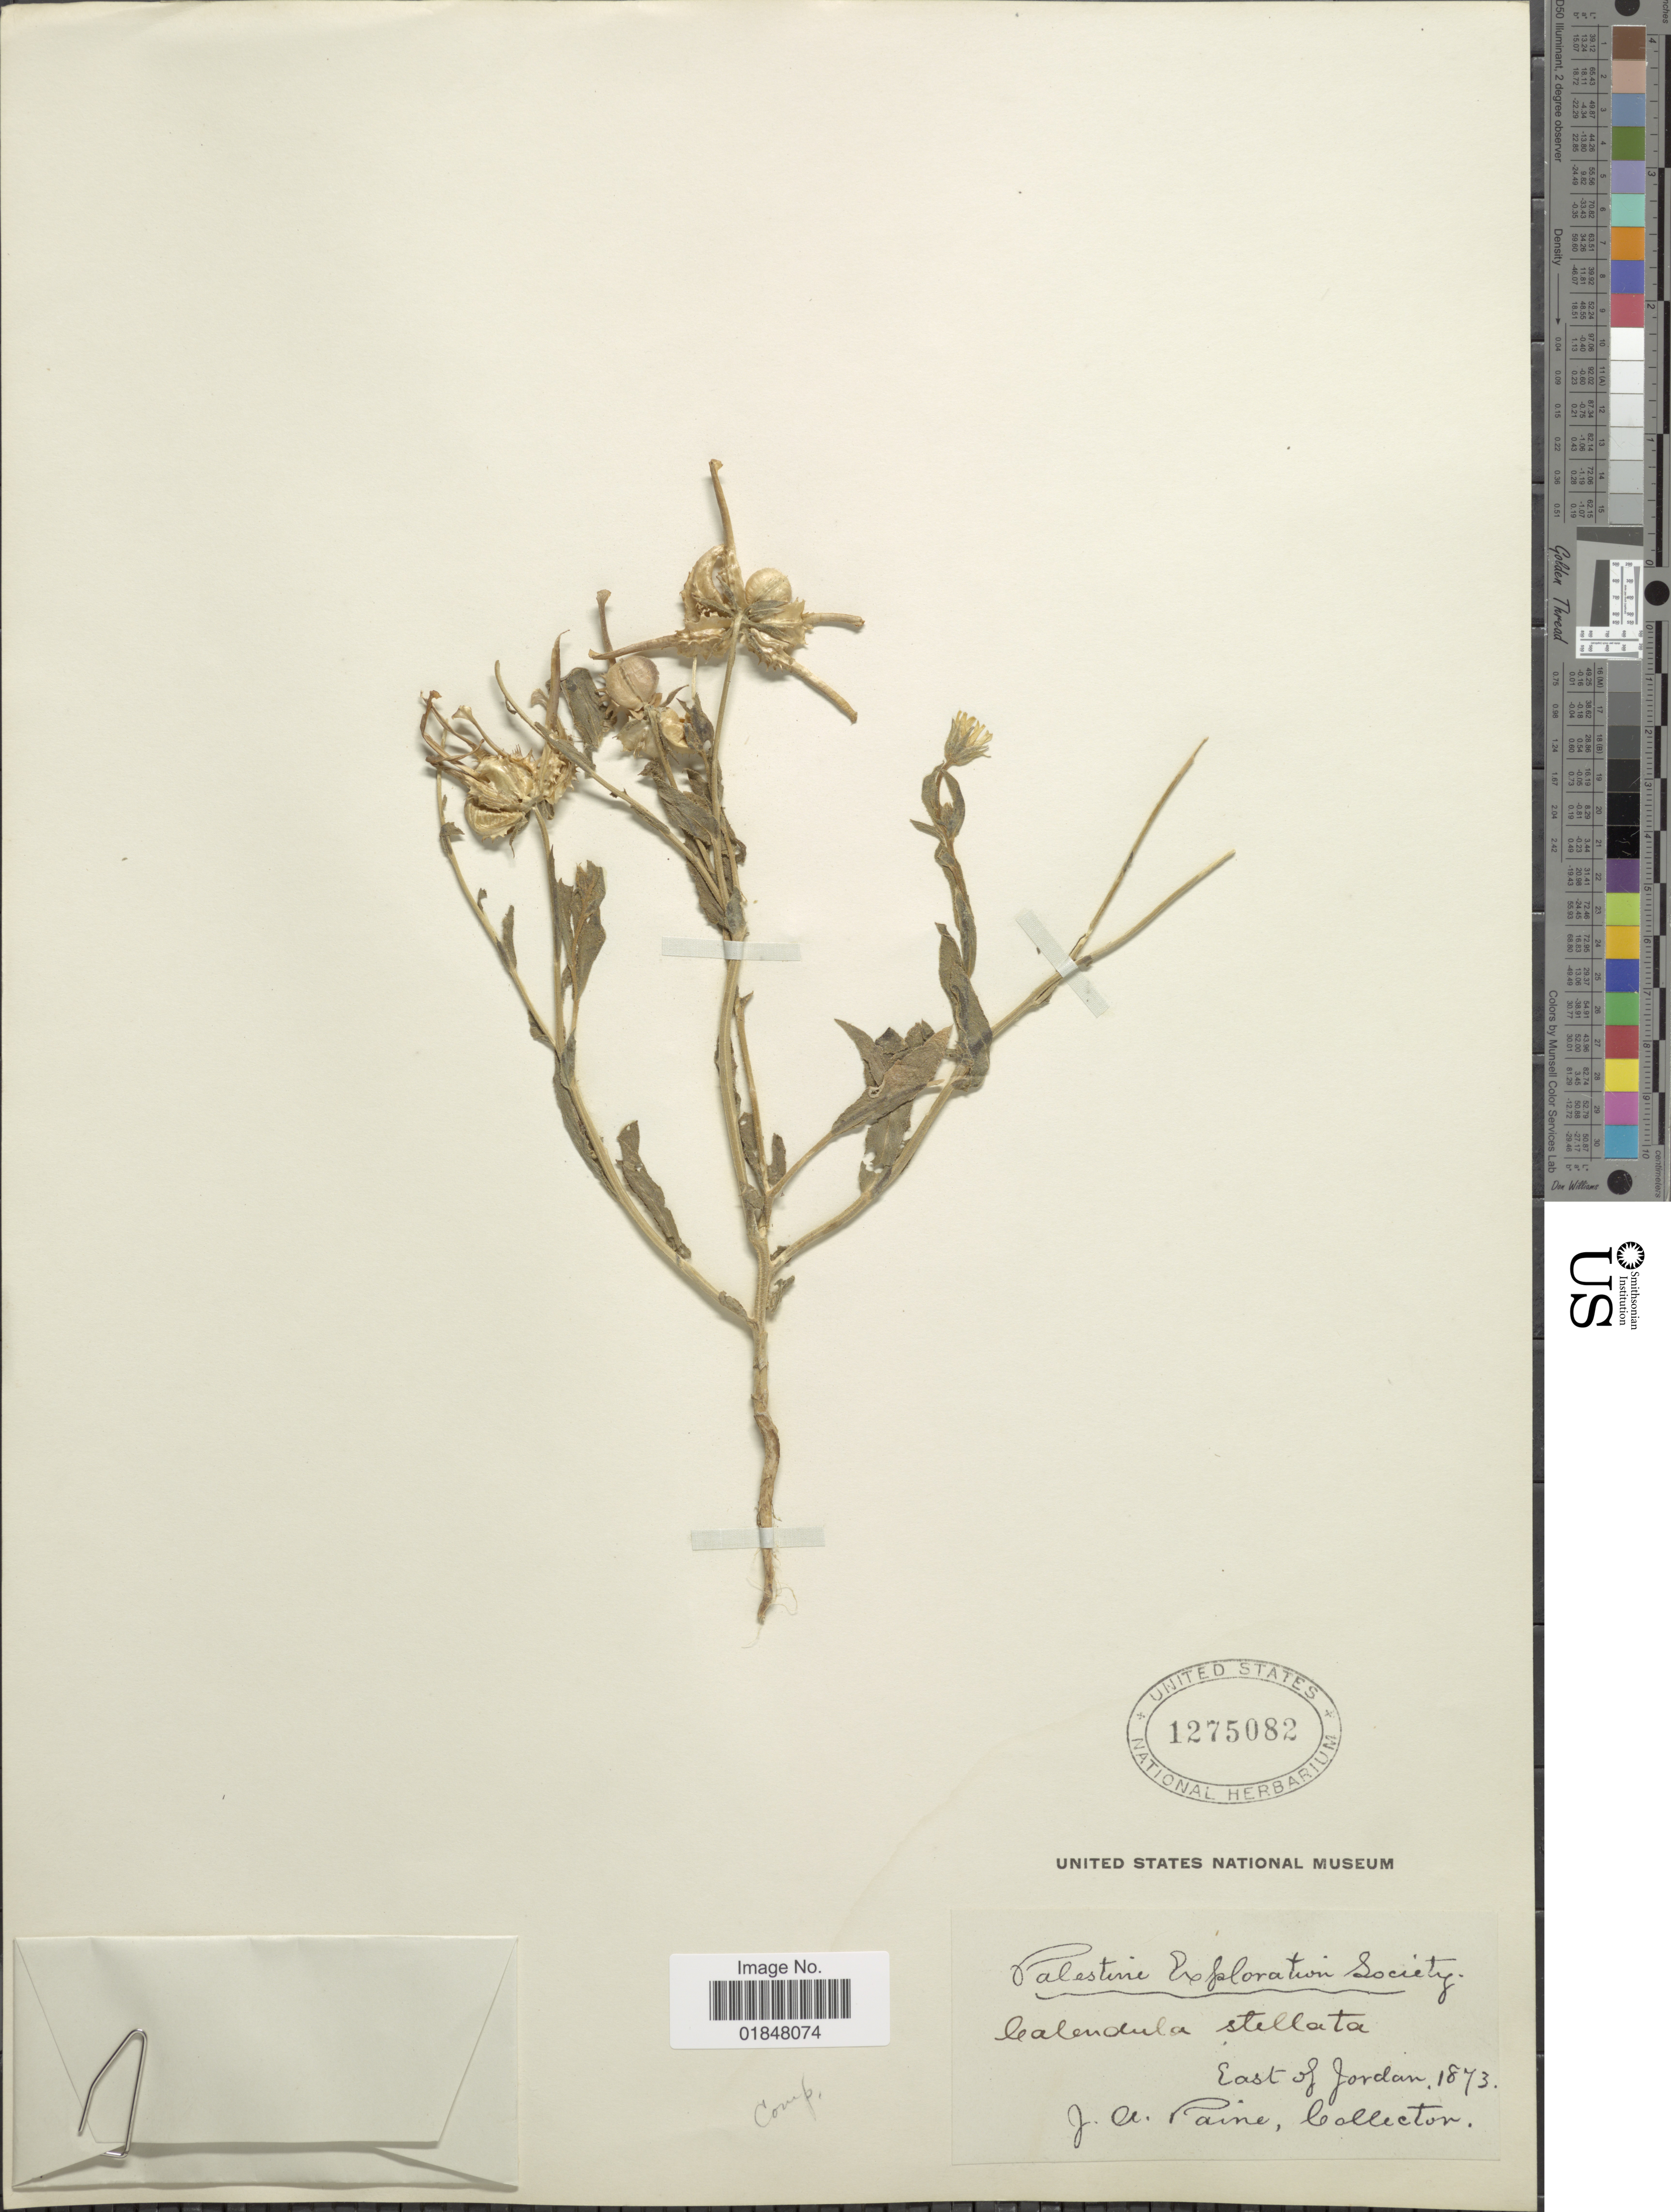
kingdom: Plantae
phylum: Tracheophyta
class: Magnoliopsida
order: Asterales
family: Asteraceae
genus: Calendula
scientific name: Calendula stellata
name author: Cav.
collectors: J. A. Paine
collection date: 1873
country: Jordan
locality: Palestine, East of Jordan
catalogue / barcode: US 1275082